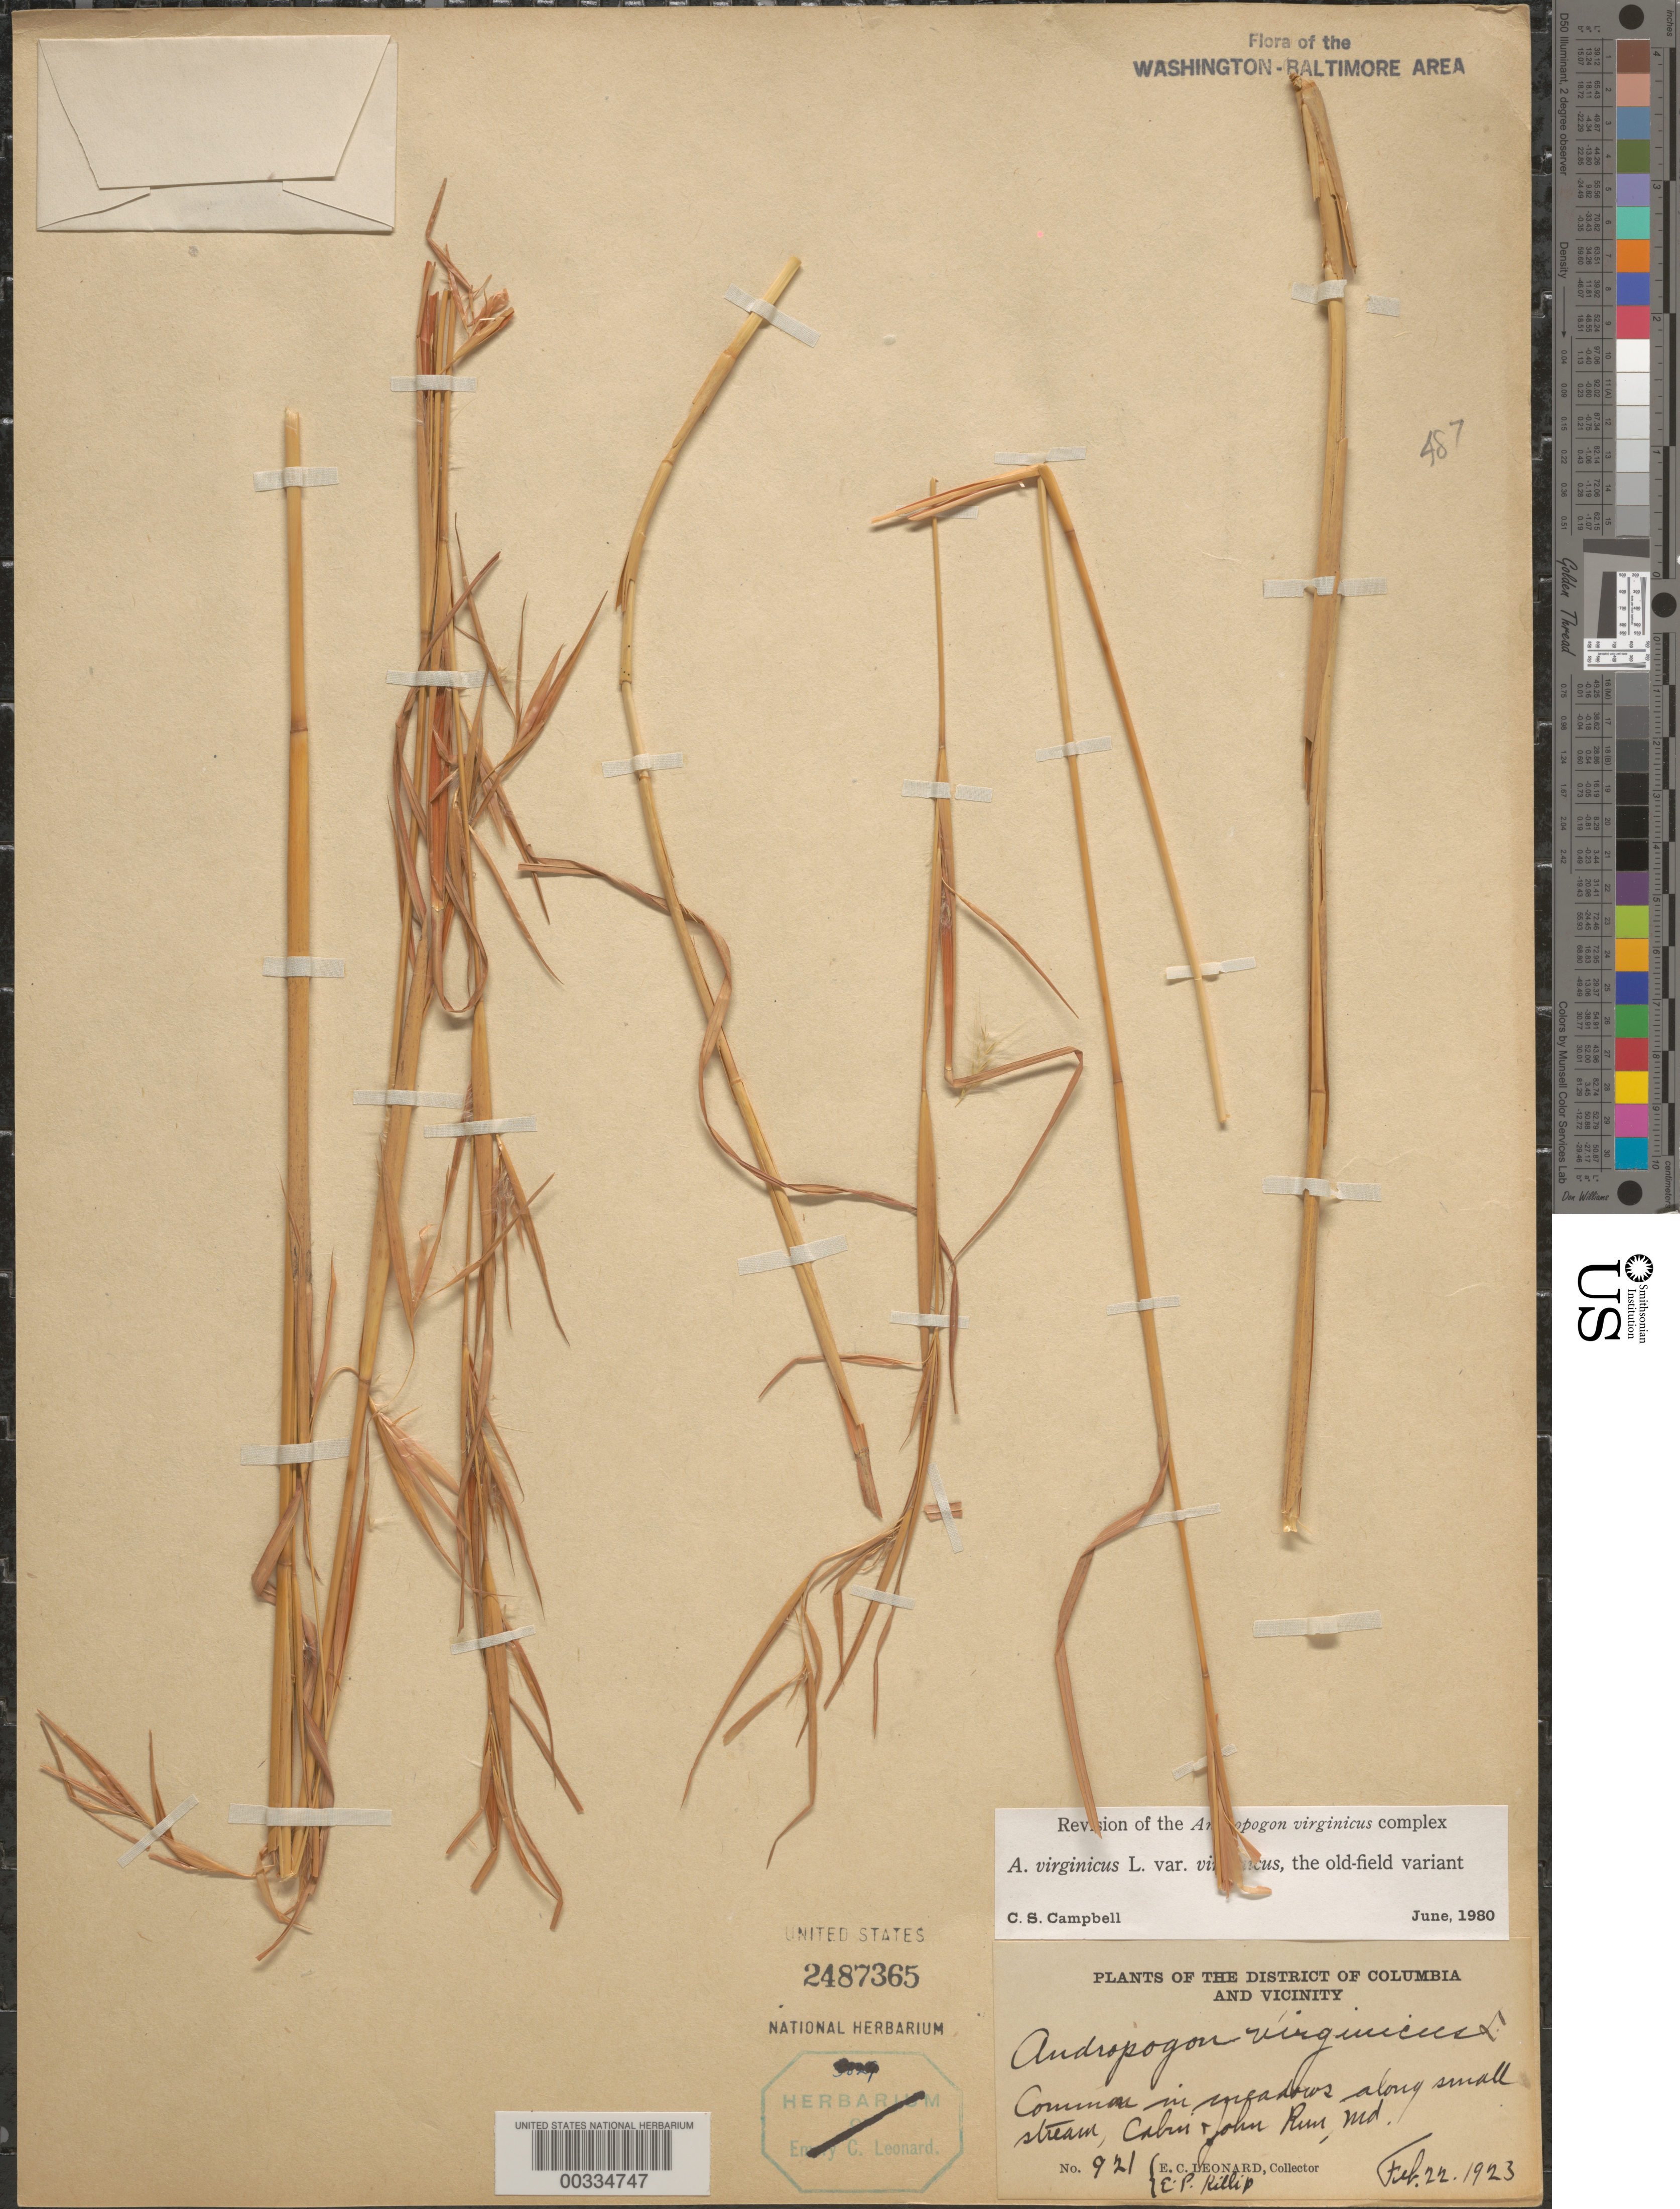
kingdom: Plantae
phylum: Tracheophyta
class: Liliopsida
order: Poales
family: Poaceae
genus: Andropogon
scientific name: Andropogon virginicus var. virginicus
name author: L.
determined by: Campbell, C. S.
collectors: E. C. Leonard & E. P. Killip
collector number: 921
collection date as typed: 22 Feb 1923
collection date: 1923-02-22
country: United States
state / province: Maryland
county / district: Montgomery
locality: Cabin John Run C. & O. Canal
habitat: Common in meadows along small stream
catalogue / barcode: US 2487365